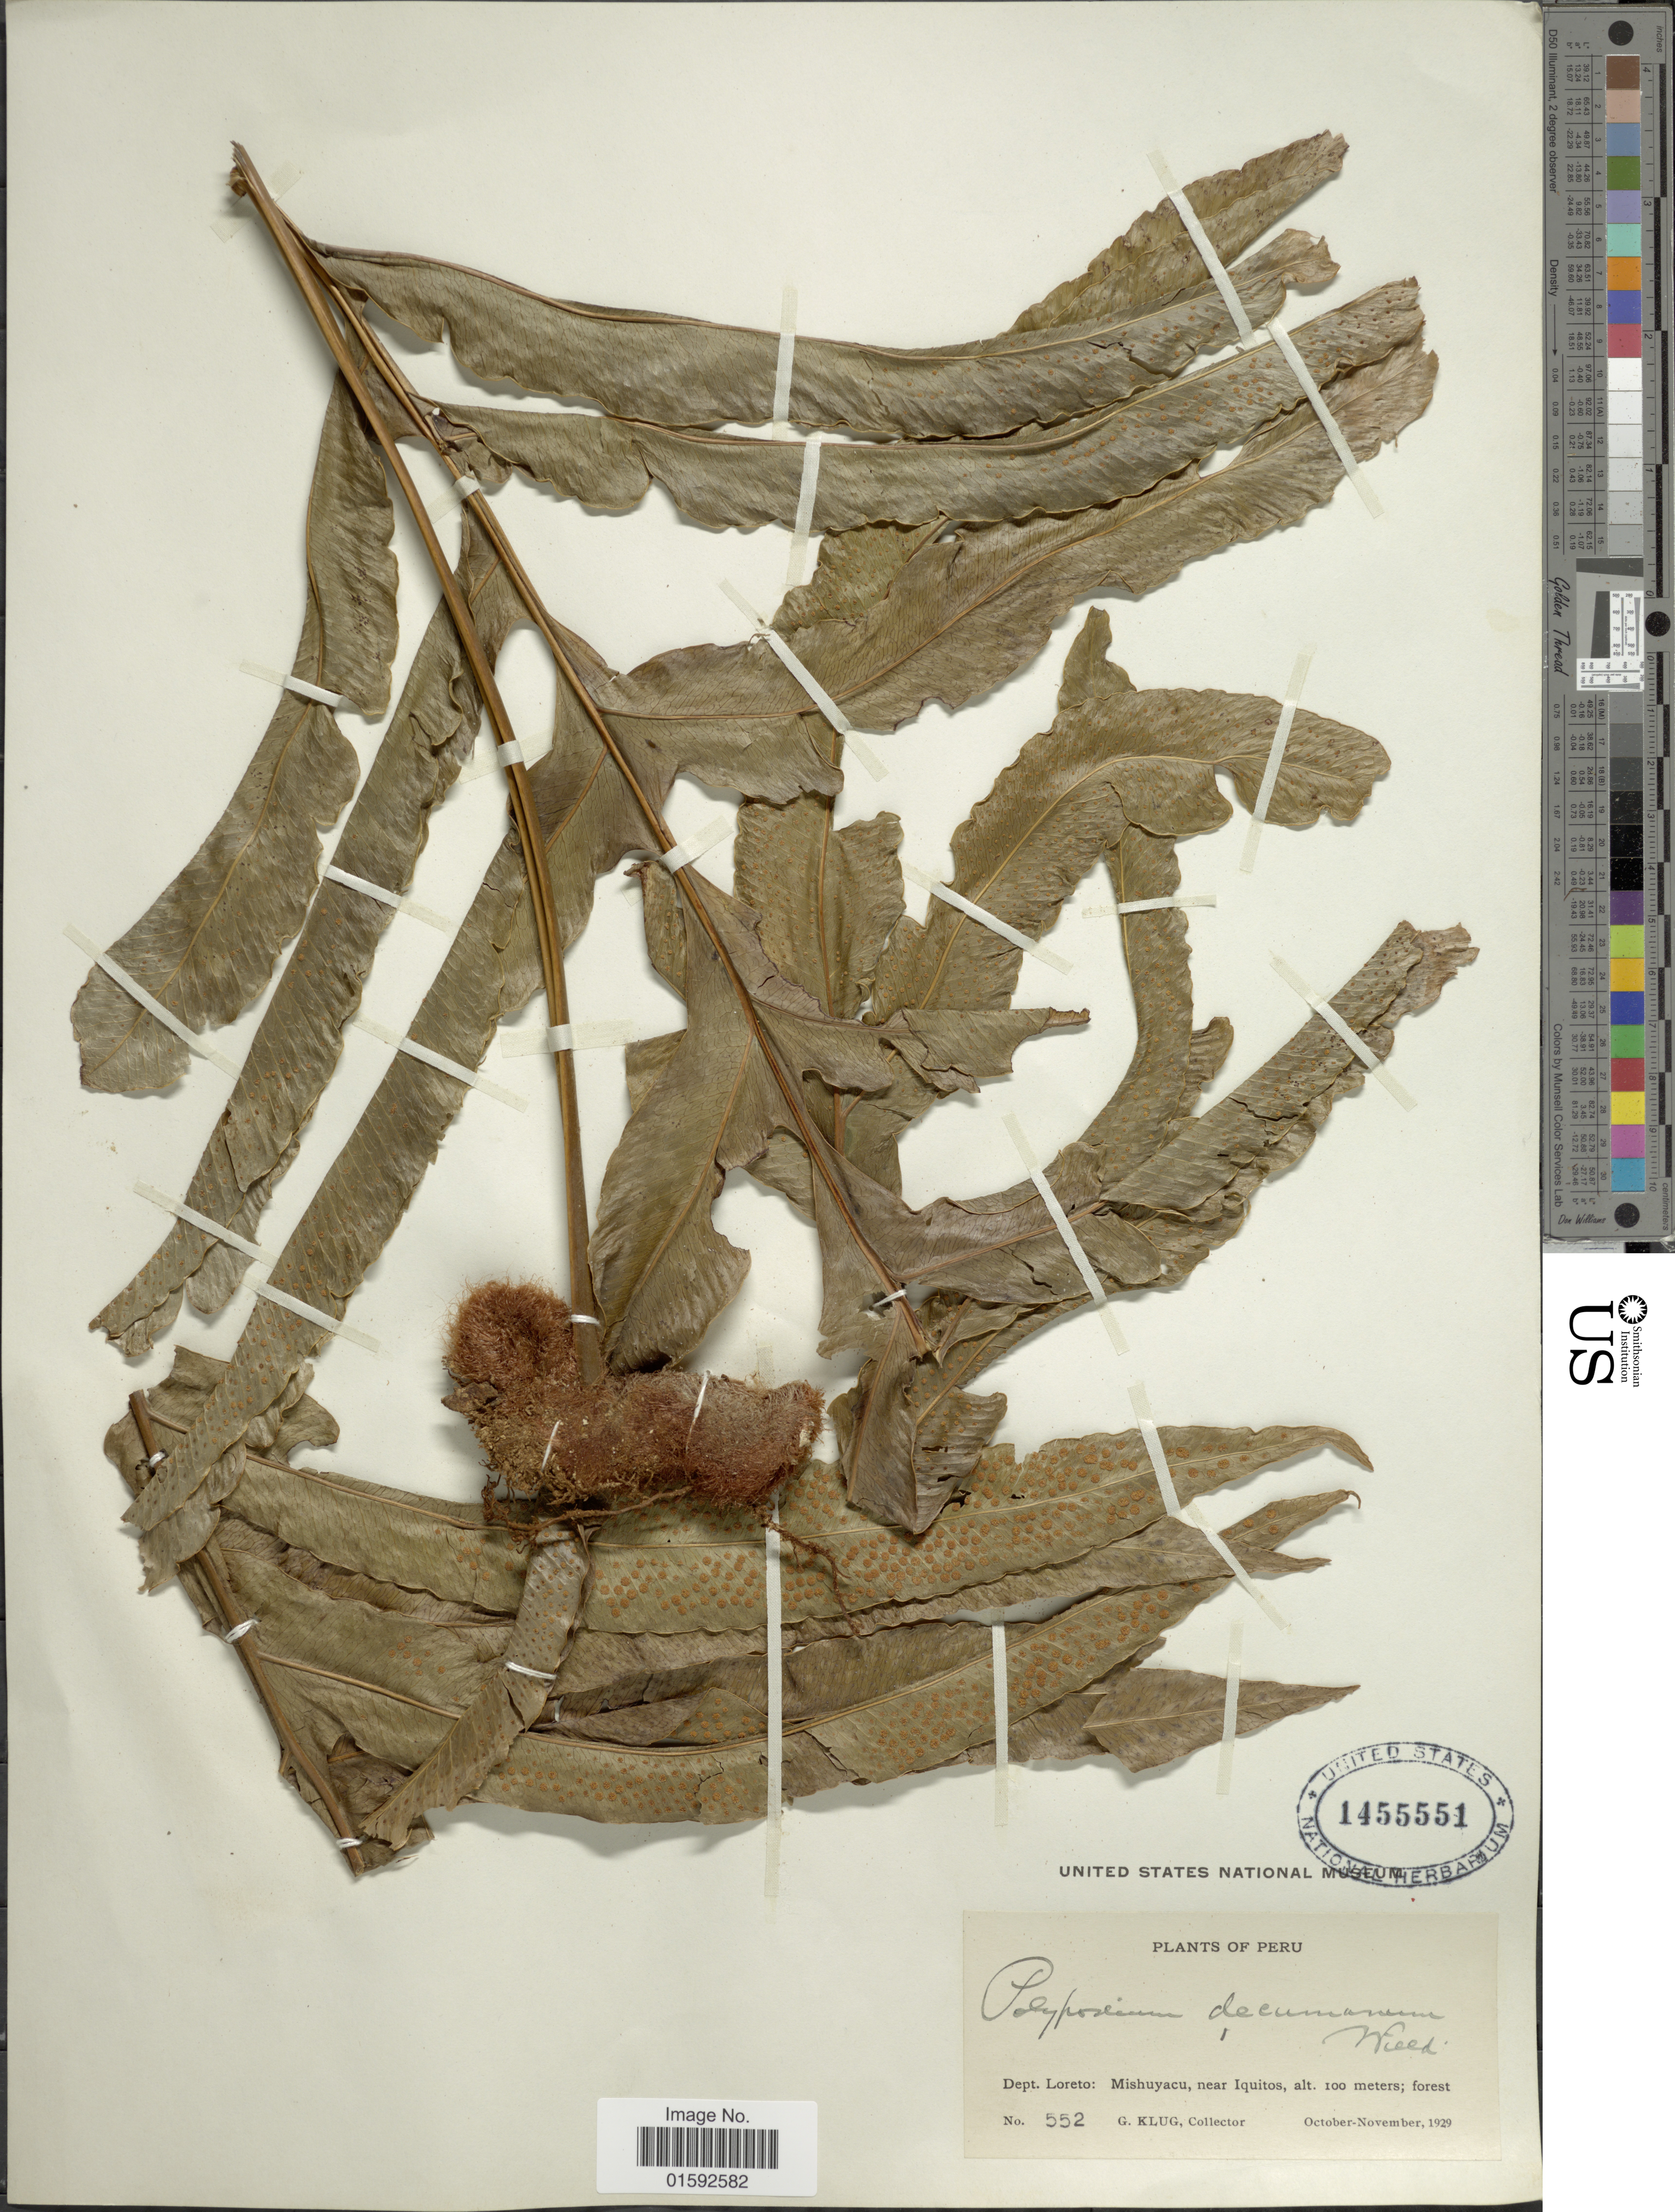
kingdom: Plantae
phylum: Tracheophyta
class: Polypodiopsida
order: Polypodiales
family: Polypodiaceae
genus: Phlebodium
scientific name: Phlebodium decumanum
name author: (Willd.) J. Sm.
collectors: C. Bues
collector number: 552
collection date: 1929-10/1929-11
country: Peru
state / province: Loreto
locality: Peru, dept. Loreto: Mishuyacu, near Iquitos.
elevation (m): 100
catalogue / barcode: US 1455551